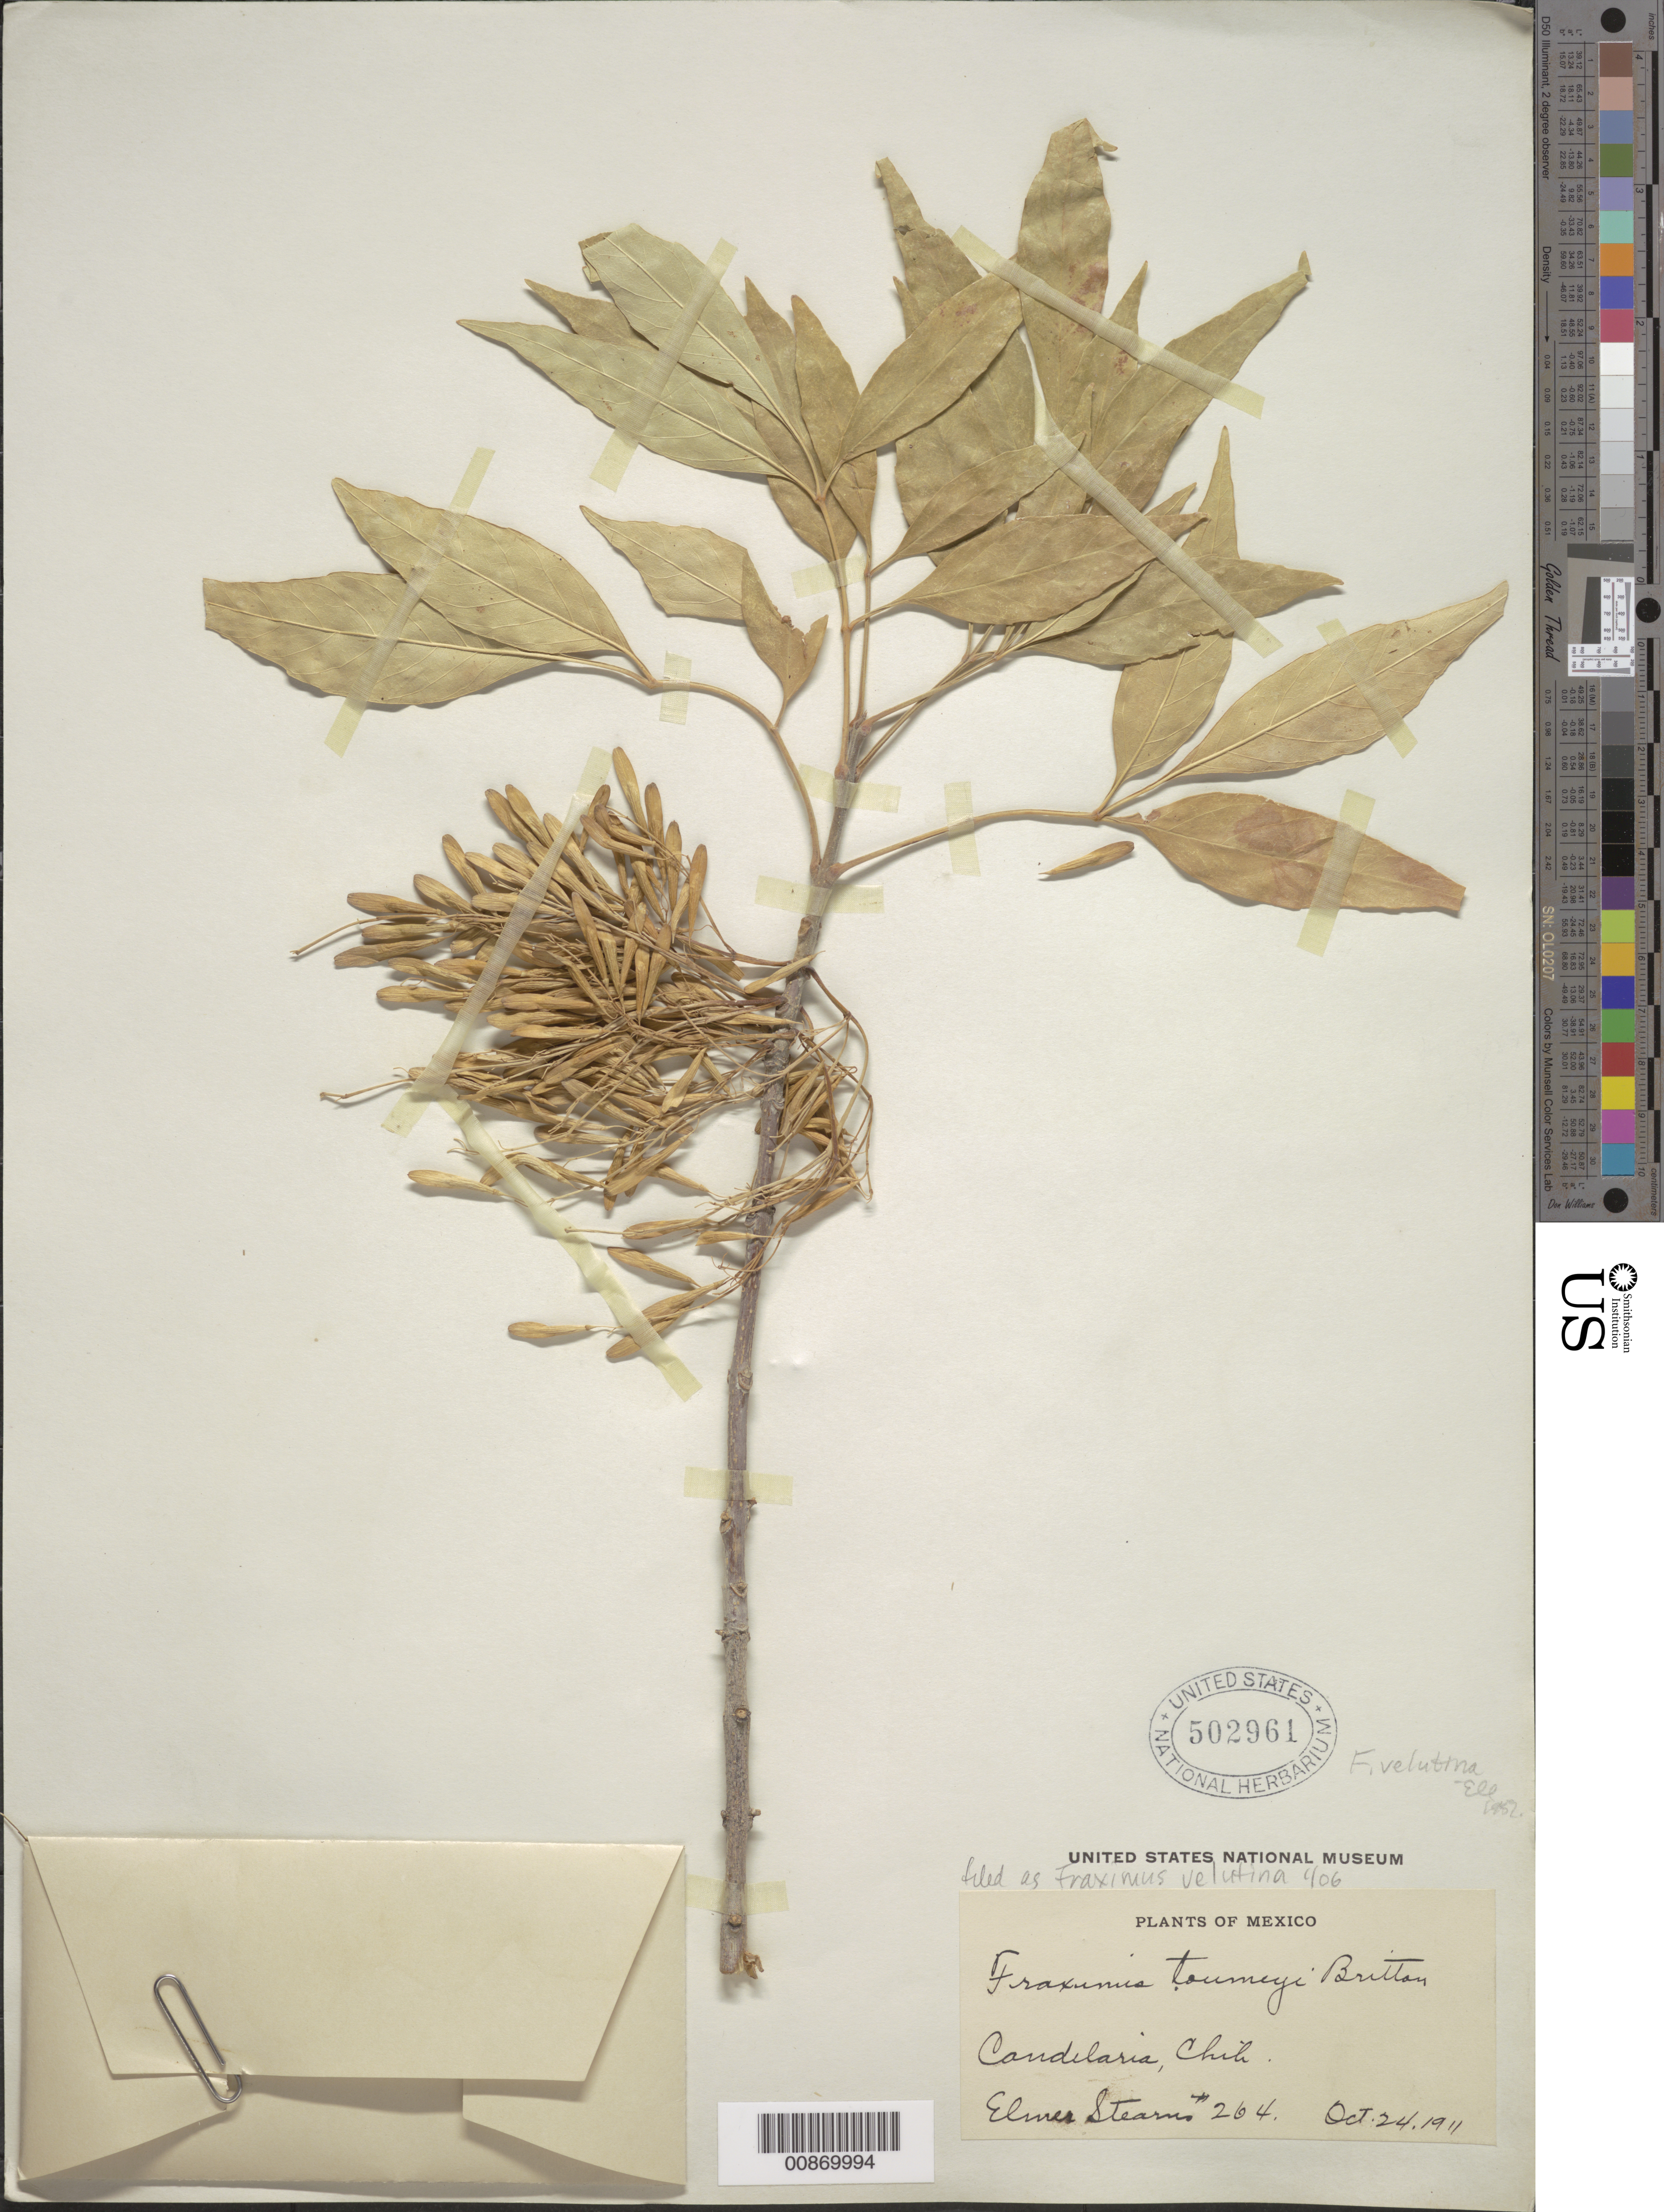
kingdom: Plantae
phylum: Tracheophyta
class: Magnoliopsida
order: Lamiales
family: Oleaceae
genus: Fraxinus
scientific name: Fraxinus velutina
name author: Torr.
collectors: E. Stearns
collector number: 264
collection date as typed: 24 Oct 1911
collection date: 1911-10-24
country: Mexico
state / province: Chihuahua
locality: Candelaria, Chihuahua.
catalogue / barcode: US 502961